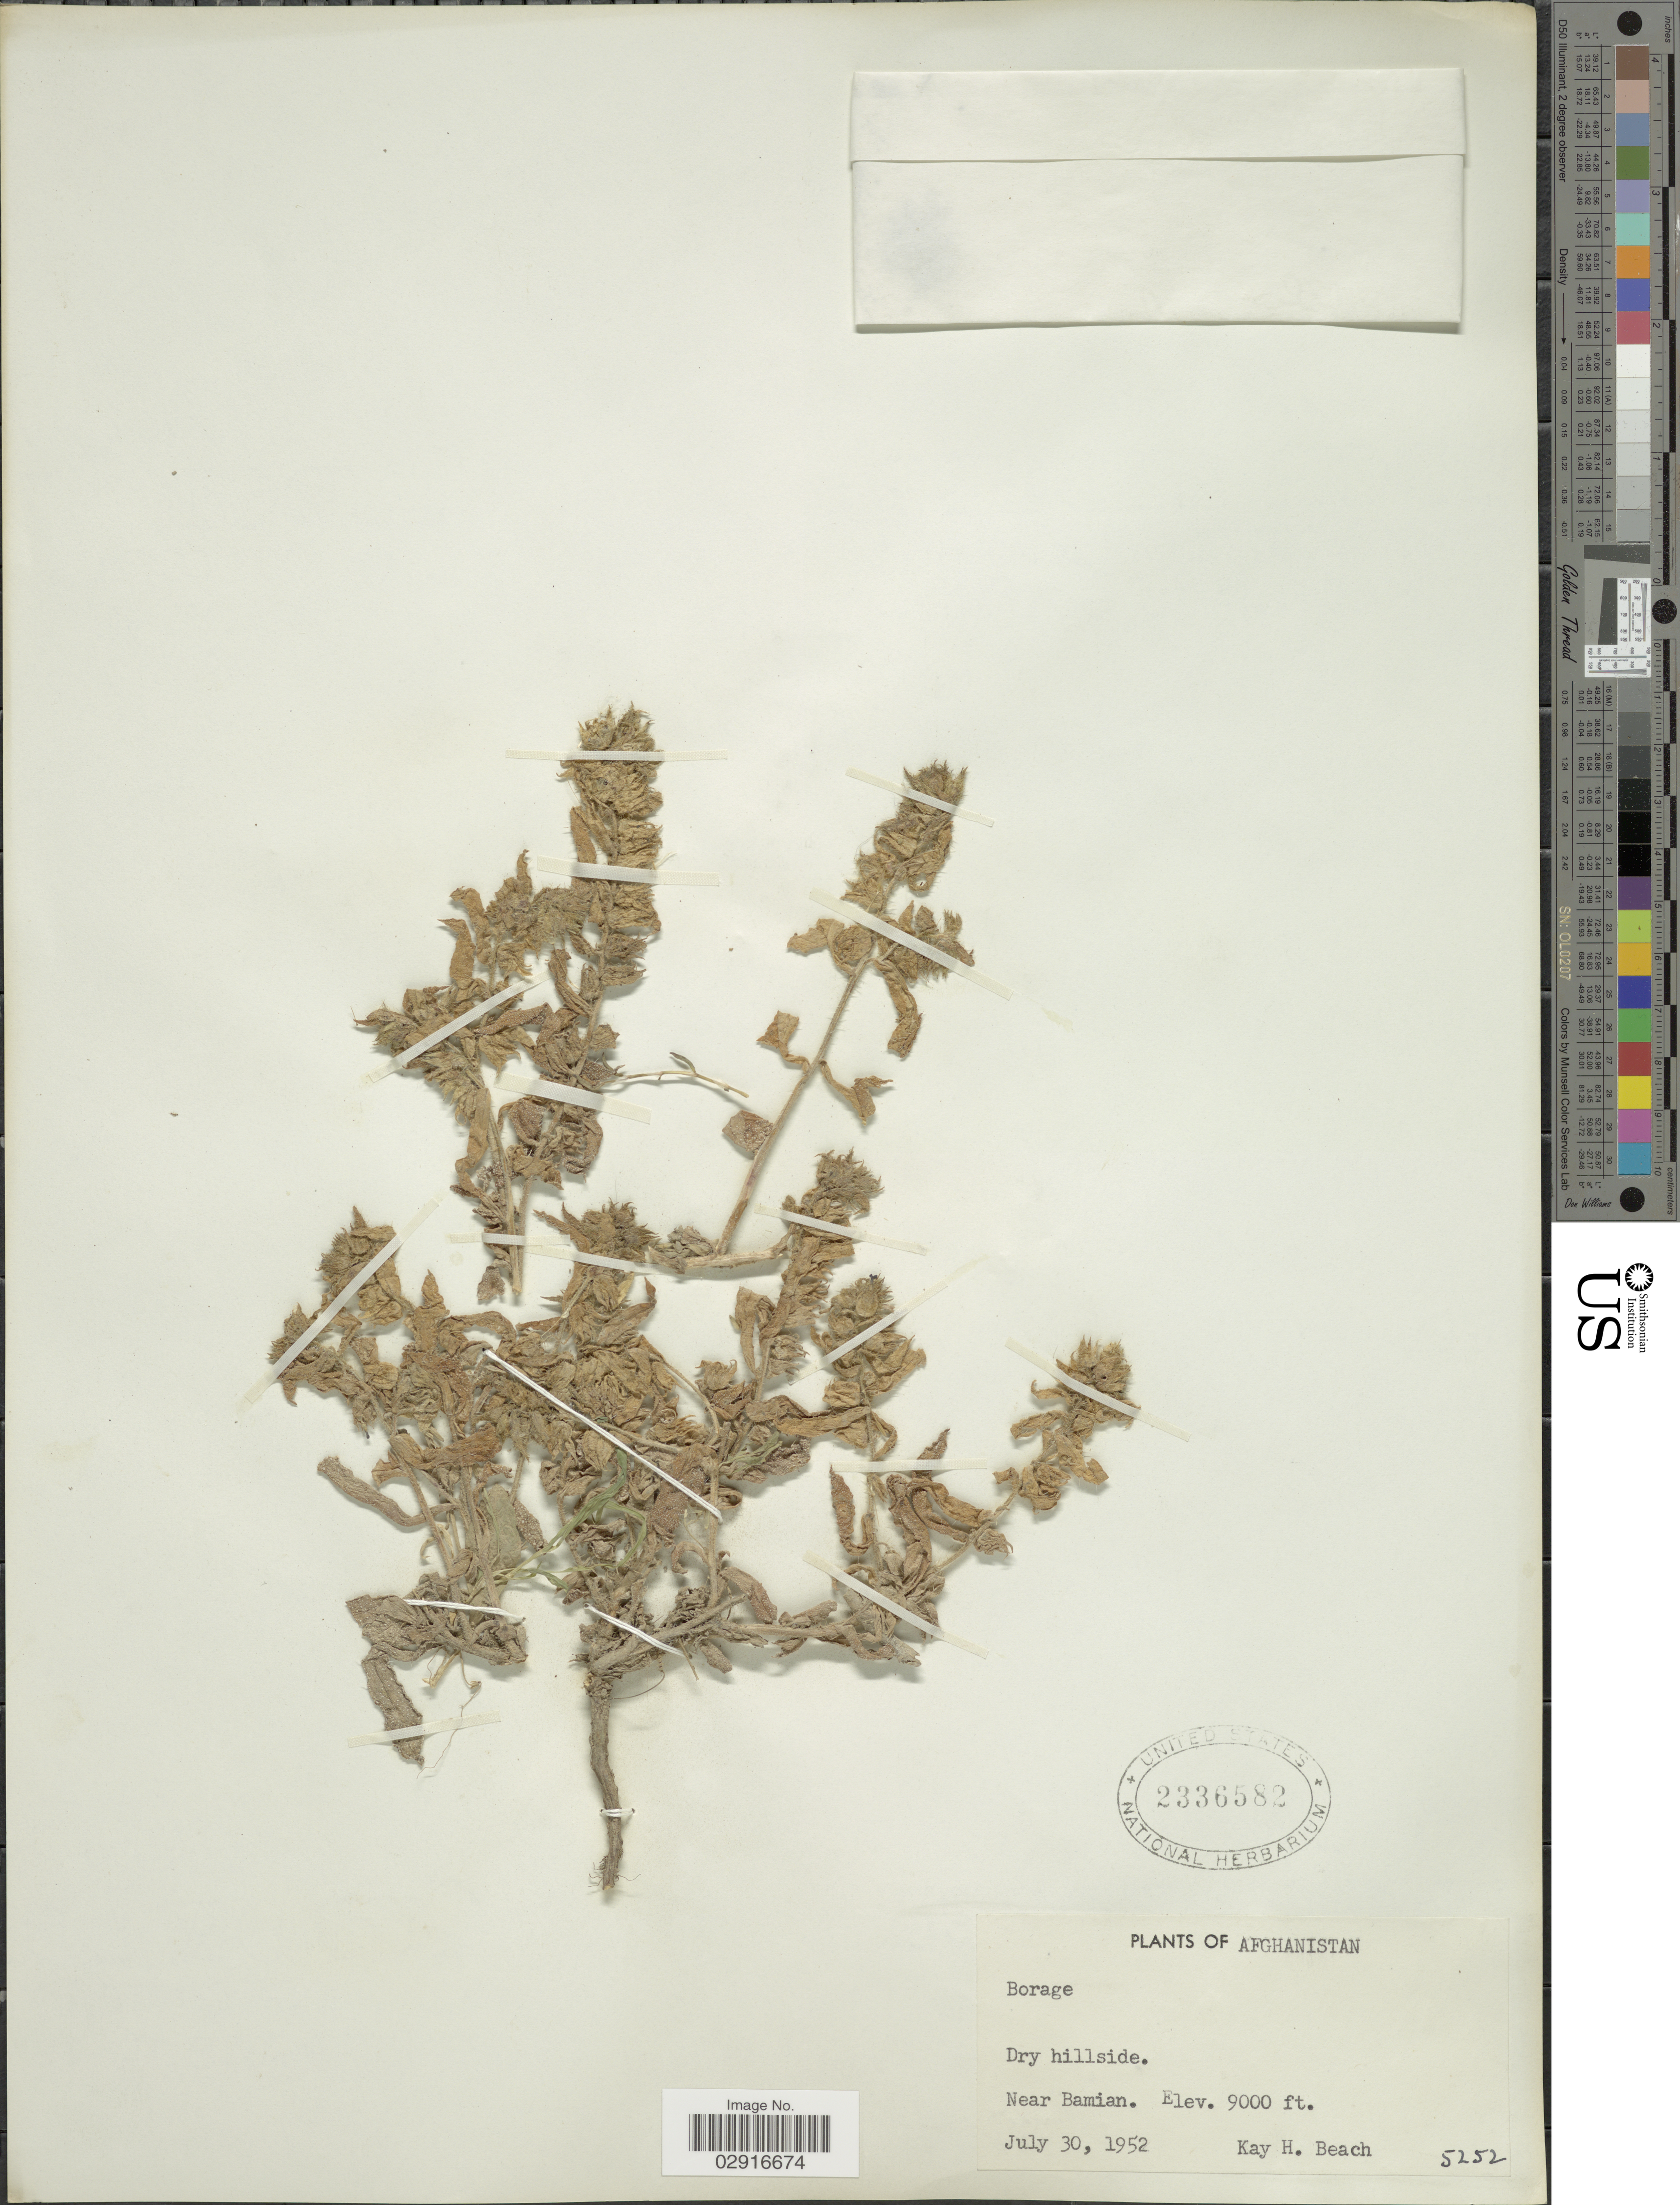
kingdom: Plantae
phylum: Tracheophyta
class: Magnoliopsida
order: Boraginales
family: Boraginaceae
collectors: K. H. Beach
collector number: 5252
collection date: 1952-07-30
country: Afghanistan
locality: Near Bamian.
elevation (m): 2743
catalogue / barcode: US 2336582